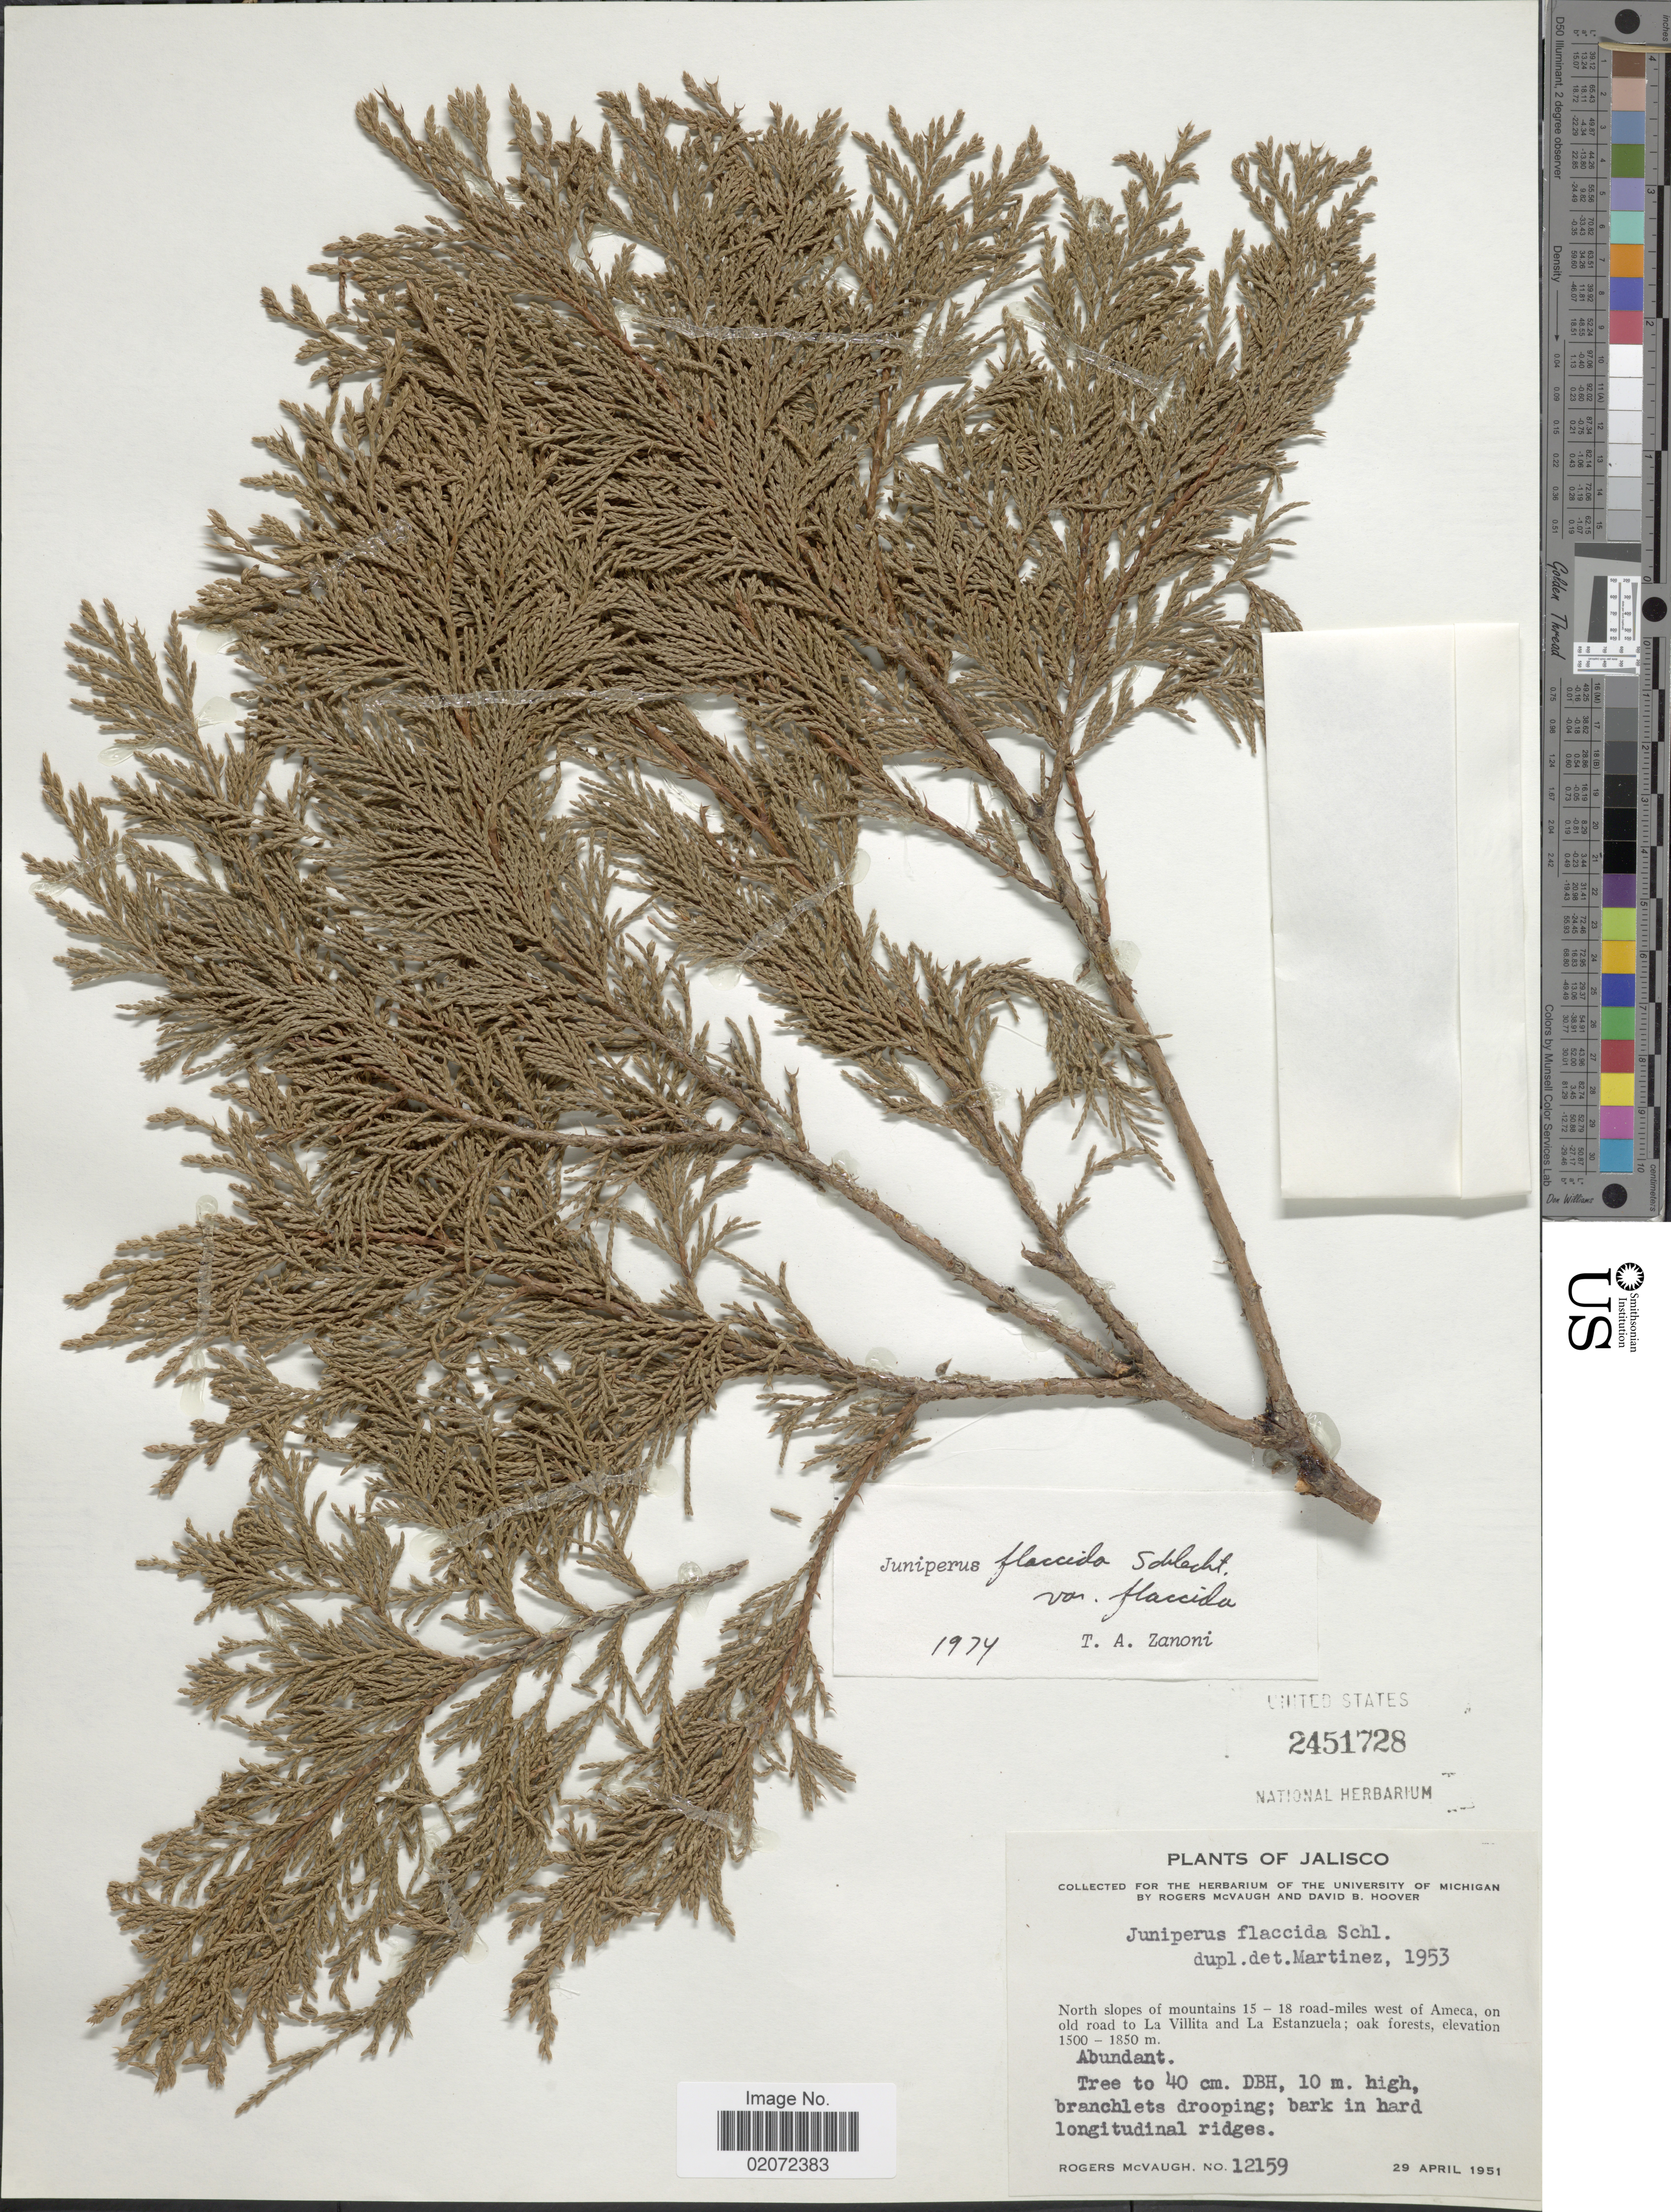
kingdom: Plantae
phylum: Tracheophyta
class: Pinopsida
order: Pinales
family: Cupressaceae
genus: Juniperus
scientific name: Juniperus flaccida var. flaccida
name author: Schltdl.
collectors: R. McVaugh & D. B. Hoover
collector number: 12159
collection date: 1951-04-29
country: Mexico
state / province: Jalisco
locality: North slopes of mountains 15 - 18 road-miles west of Ameca, on old road to La Villita and La Estanzuela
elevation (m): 1500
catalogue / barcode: US 2451728